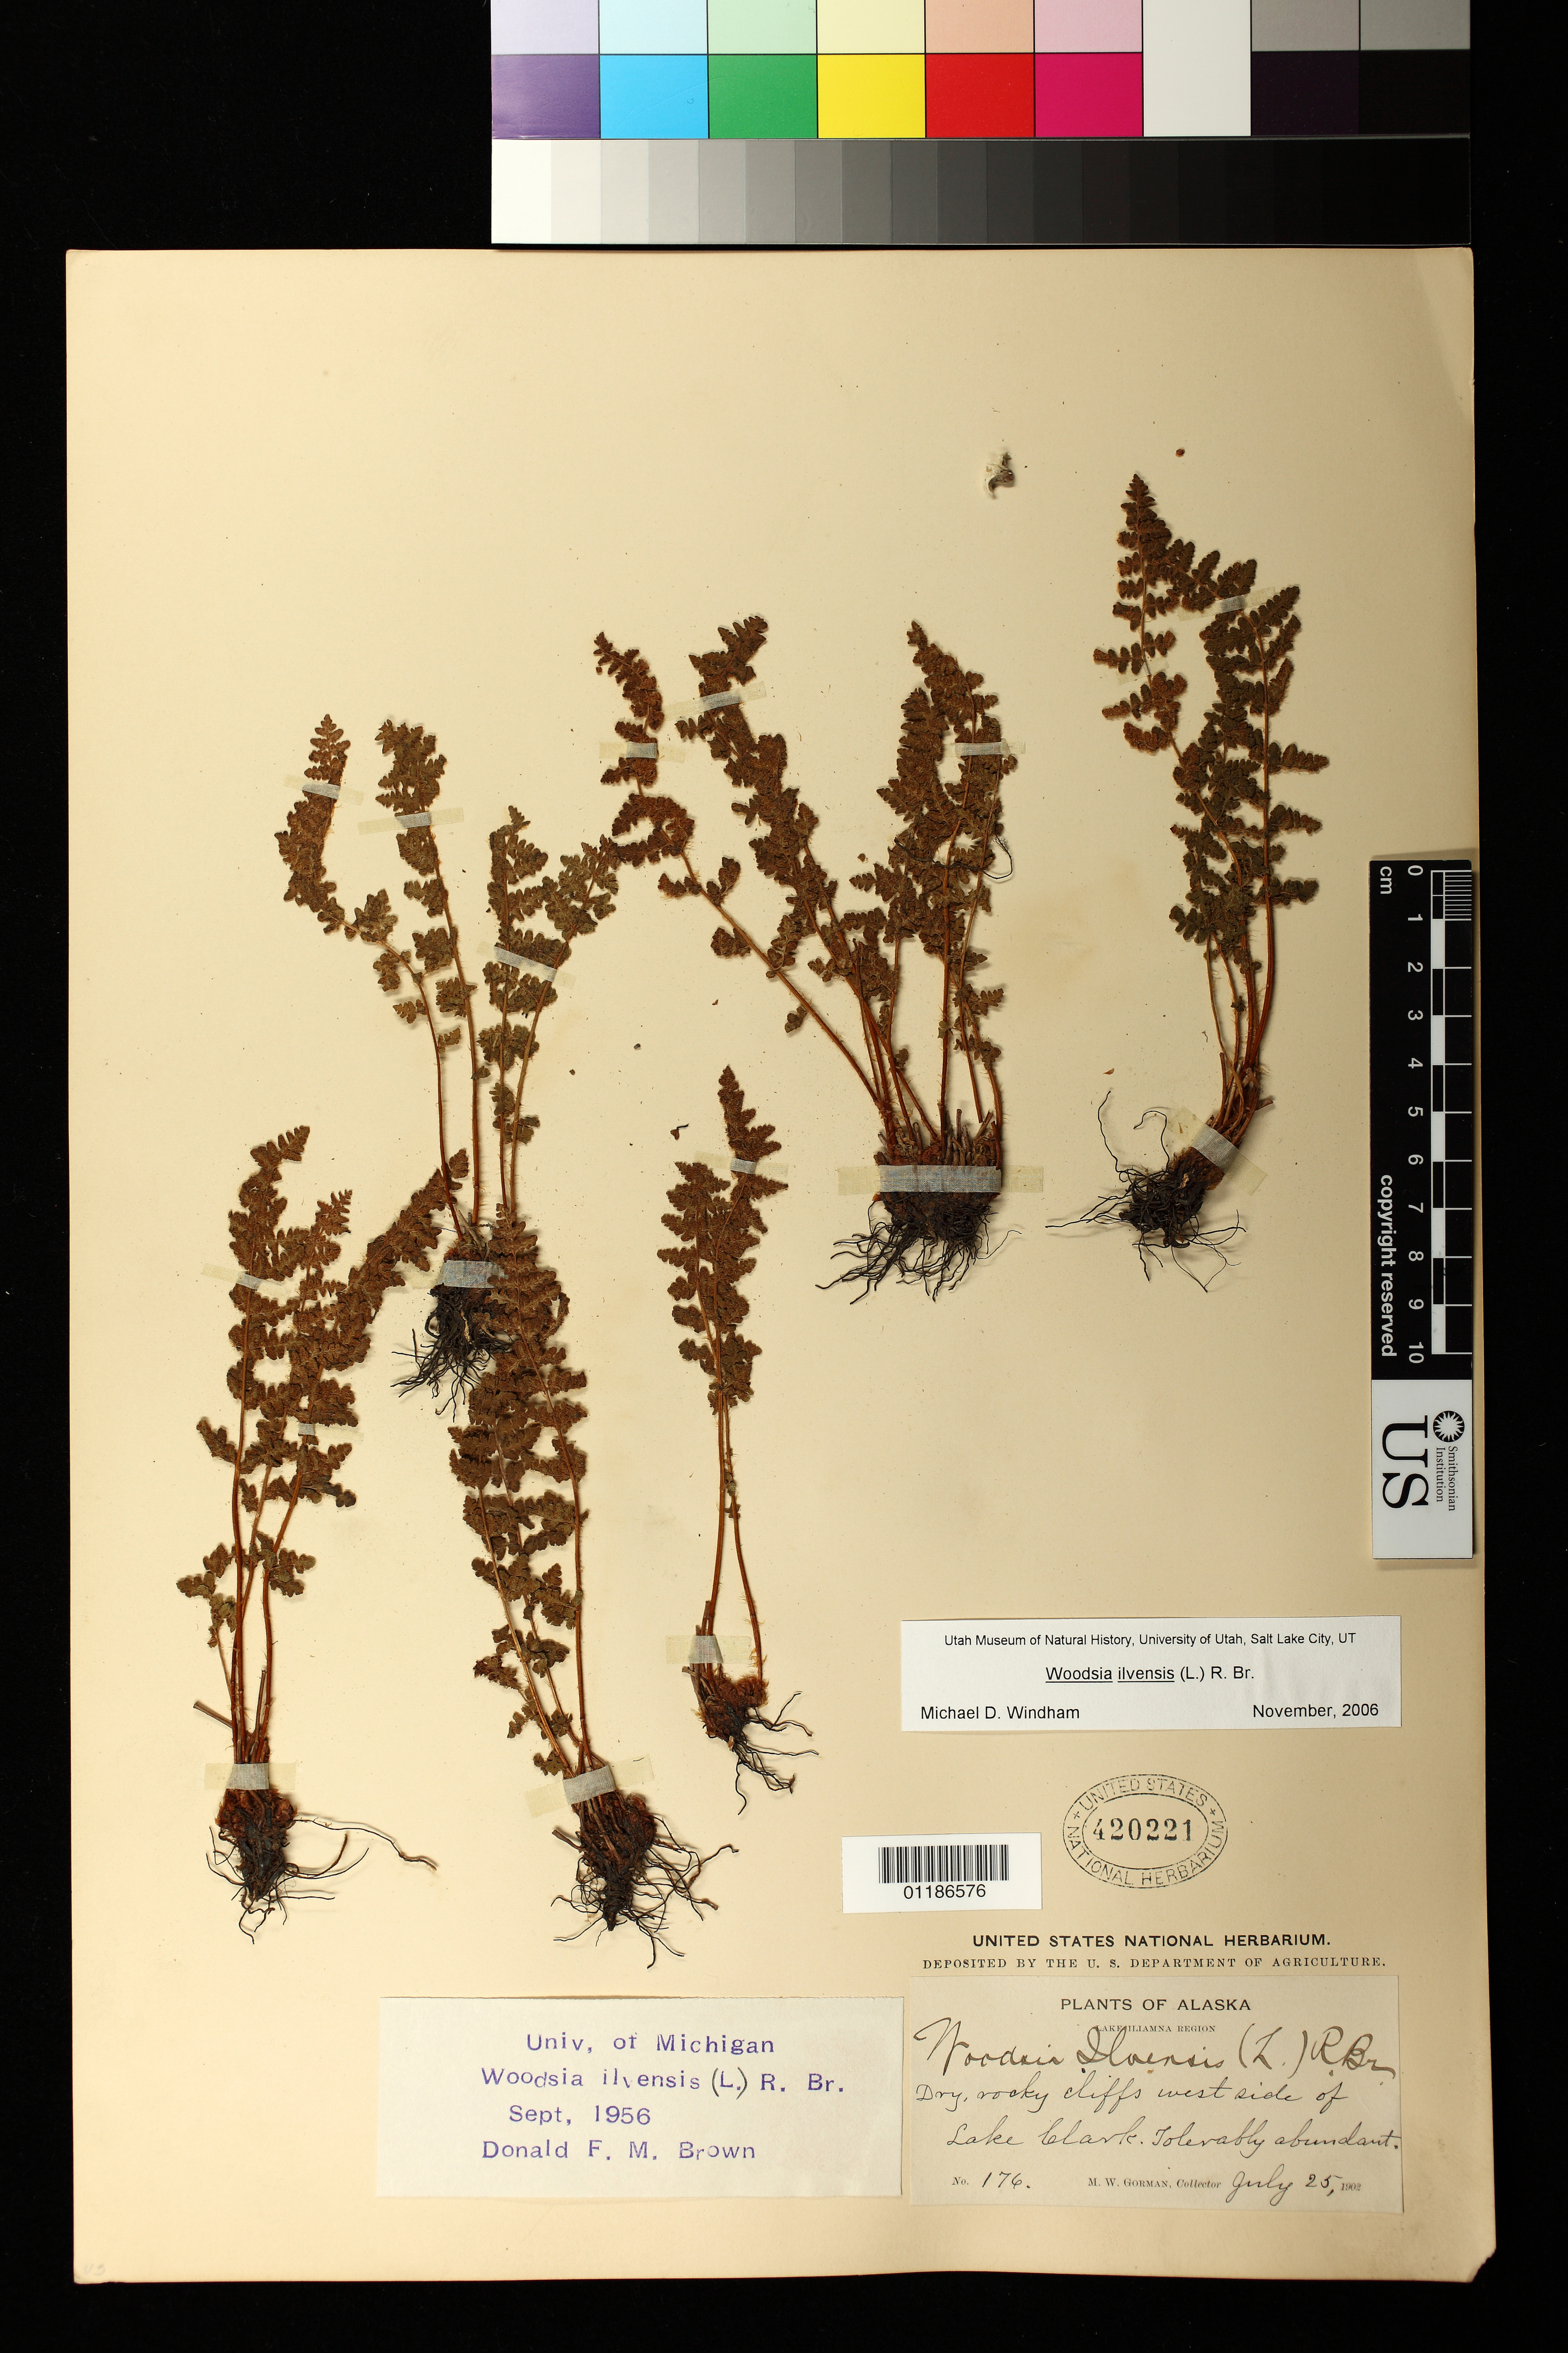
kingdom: Plantae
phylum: Tracheophyta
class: Polypodiopsida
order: Polypodiales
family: Woodsiaceae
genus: Woodsia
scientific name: Woodsia ilvensis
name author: (L.) R. Br.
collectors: M. W. Gorman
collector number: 176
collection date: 1902-07-25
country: United States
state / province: Alaska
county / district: Lake and Peninsula Borough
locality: Dry, rocky cliffs west side of Lake Clark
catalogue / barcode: US 420221